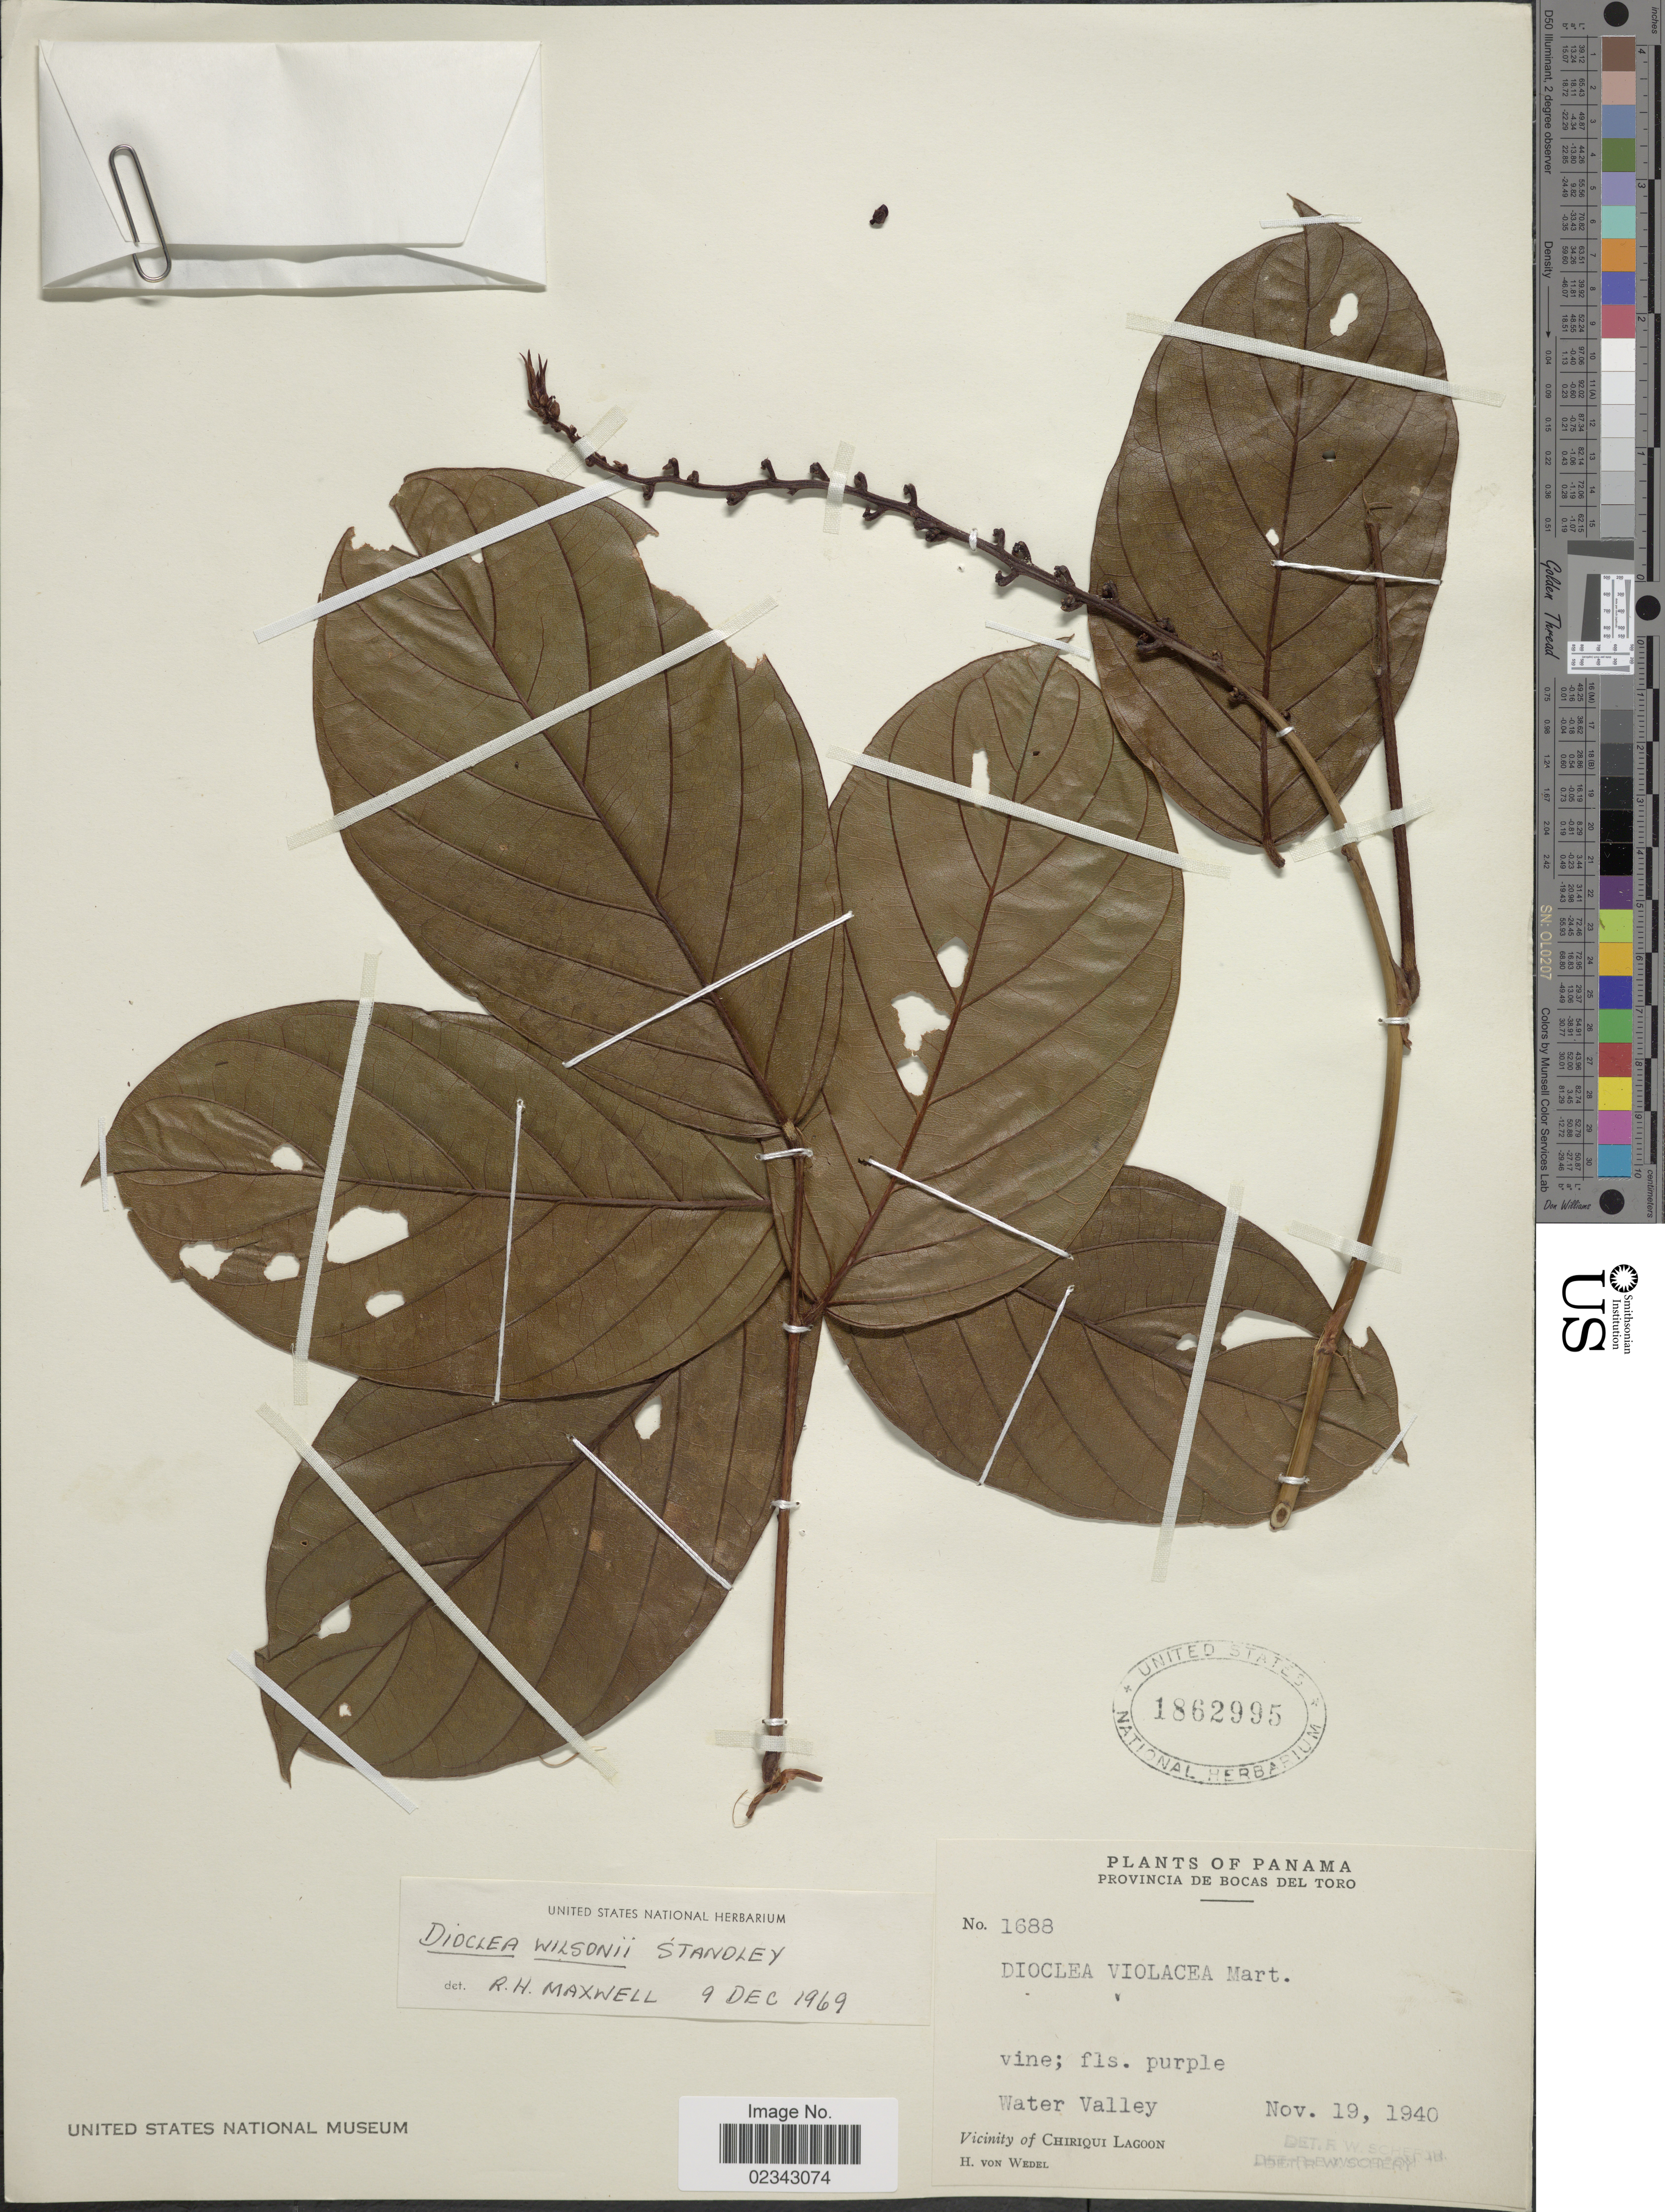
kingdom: Plantae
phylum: Tracheophyta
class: Magnoliopsida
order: Fabales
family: Fabaceae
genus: Macropsychanthus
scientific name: Macropsychanthus wilsonii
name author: (Standl.) L.P. Queiroz & Snak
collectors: H. von Wedel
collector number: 1688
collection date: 1940-11-19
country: Panama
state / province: Bocas del Toro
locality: Water Valley, Vicinity of Chiriqui Lagoon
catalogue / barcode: US 1862995